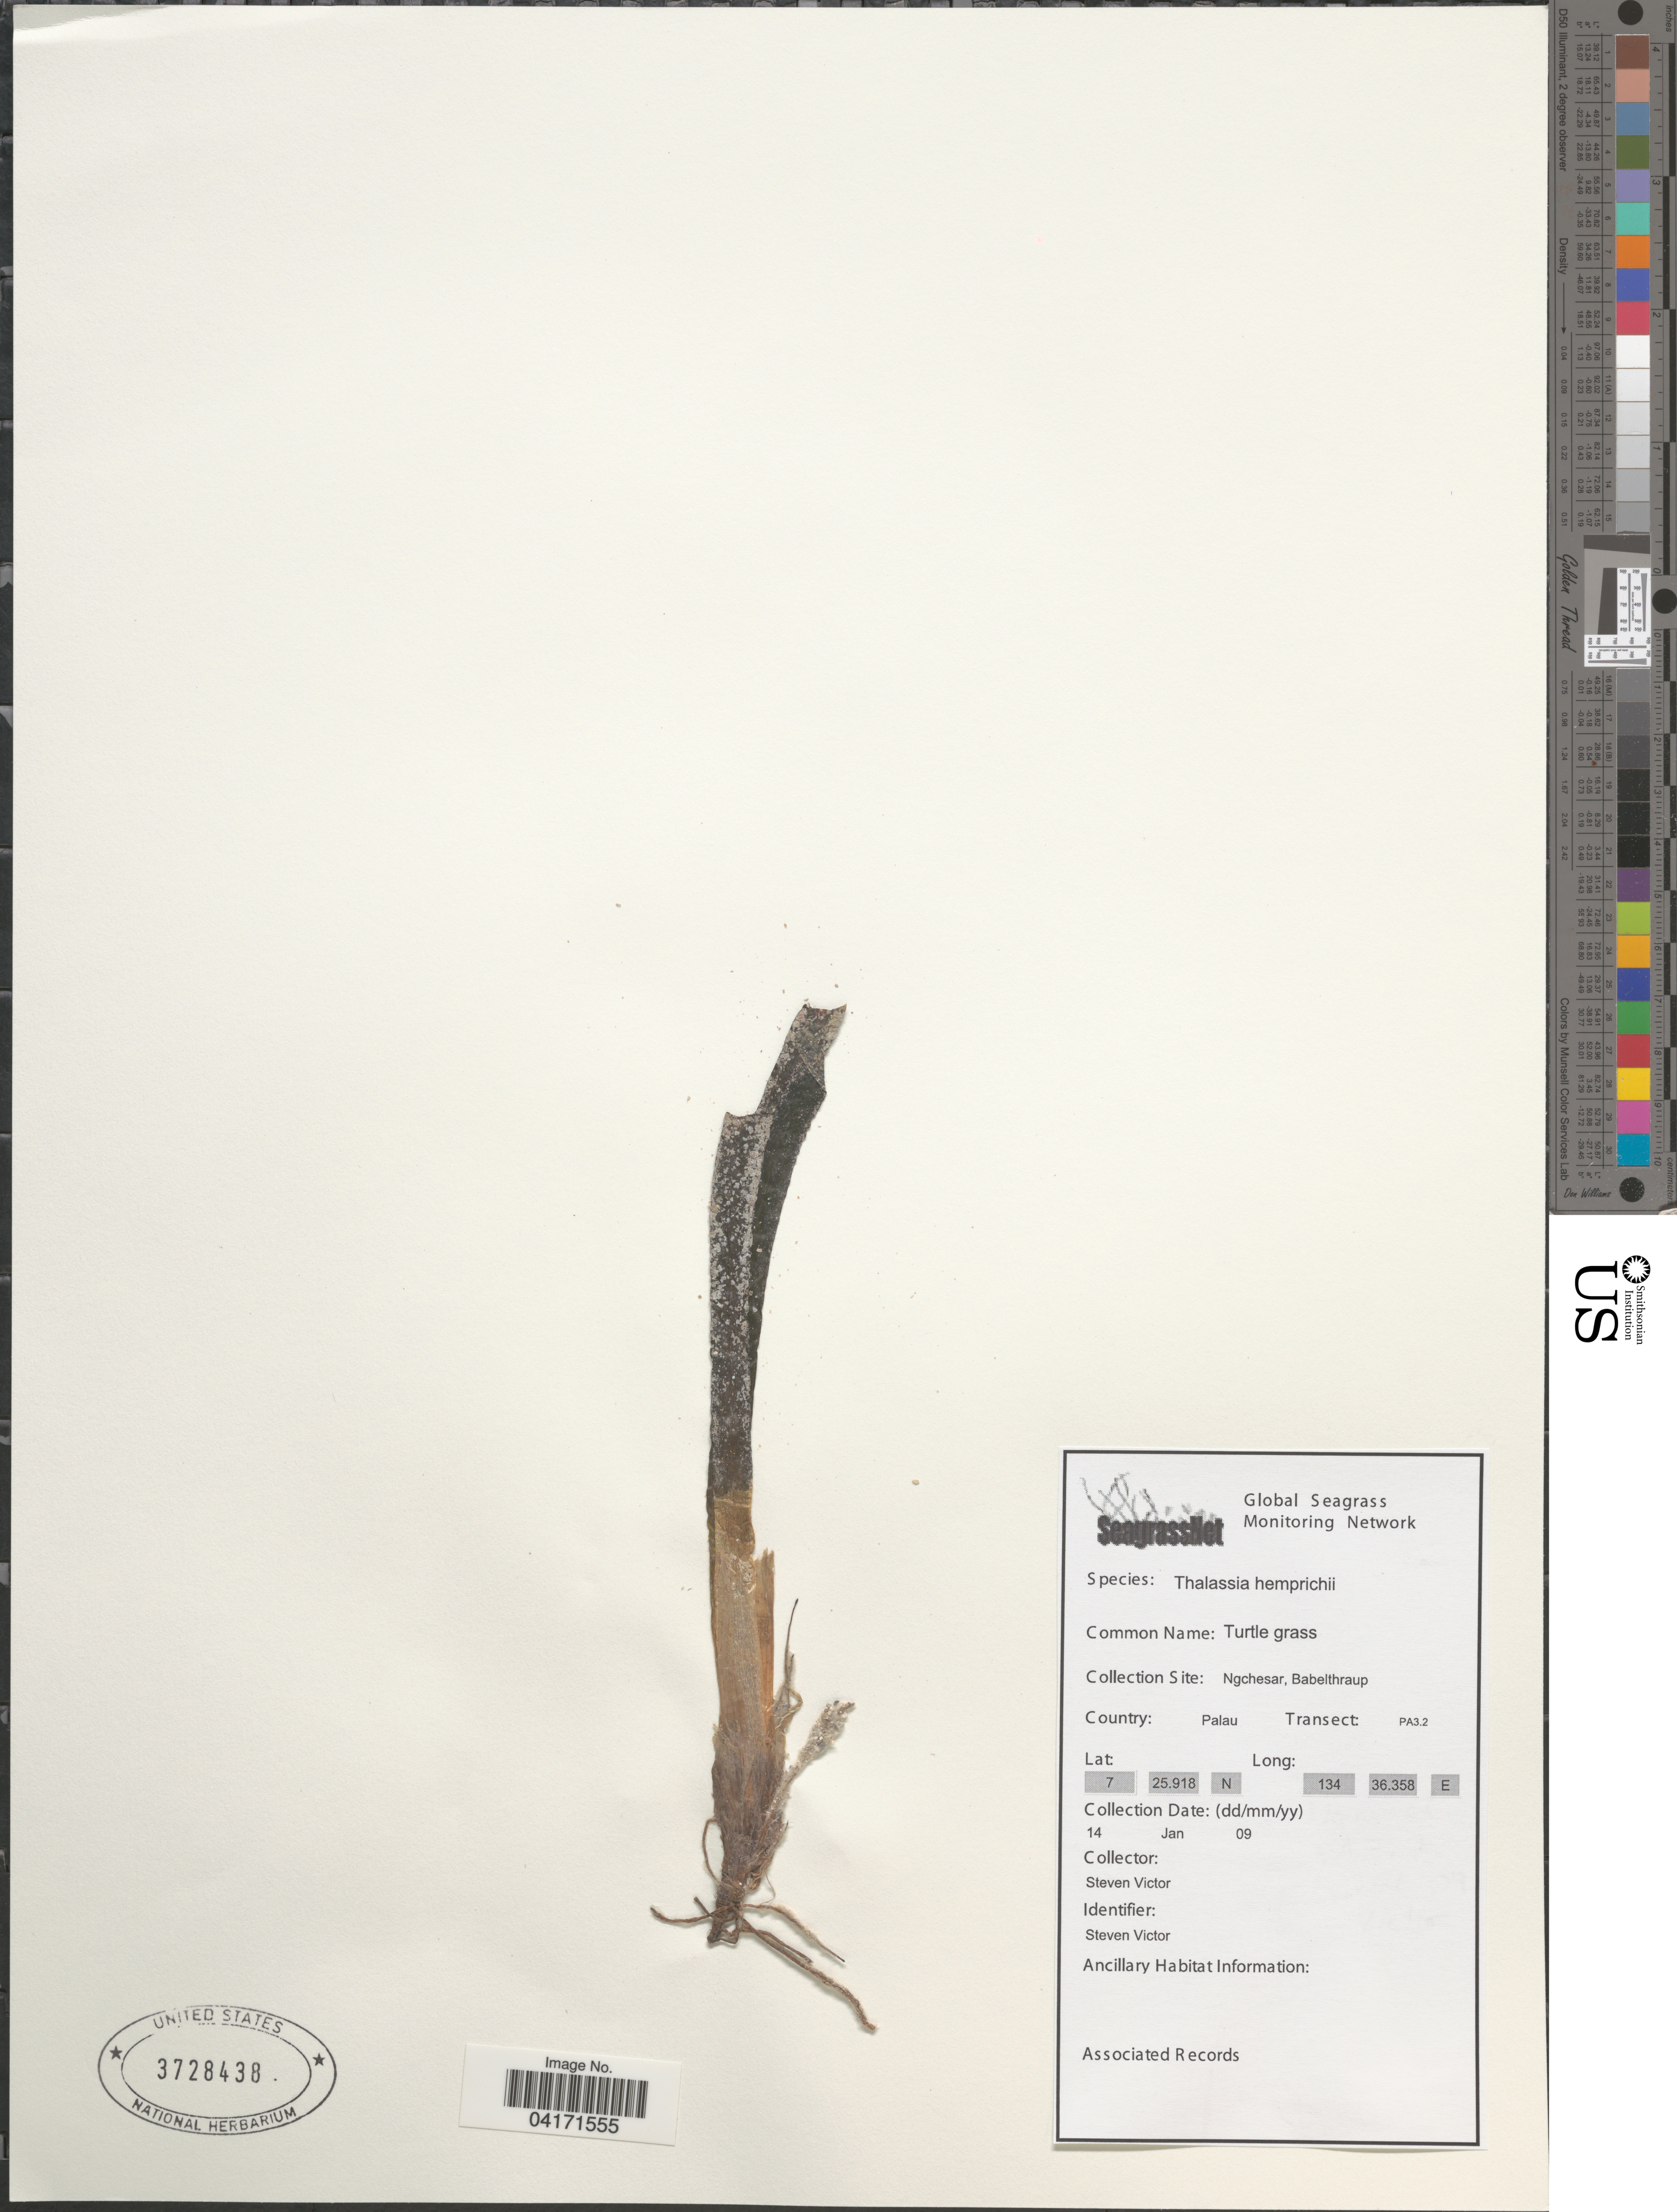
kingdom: Plantae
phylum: Tracheophyta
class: Liliopsida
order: Alismatales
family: Hydrocharitaceae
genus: Thalassia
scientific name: Thalassia hemprichii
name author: Asch.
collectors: S. Victor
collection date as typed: Transcribed d/m/y: 14/1/9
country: Palau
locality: Ngchesar, Babelthraup. Palau. Transect: PA3.2.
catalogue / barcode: US 3728438